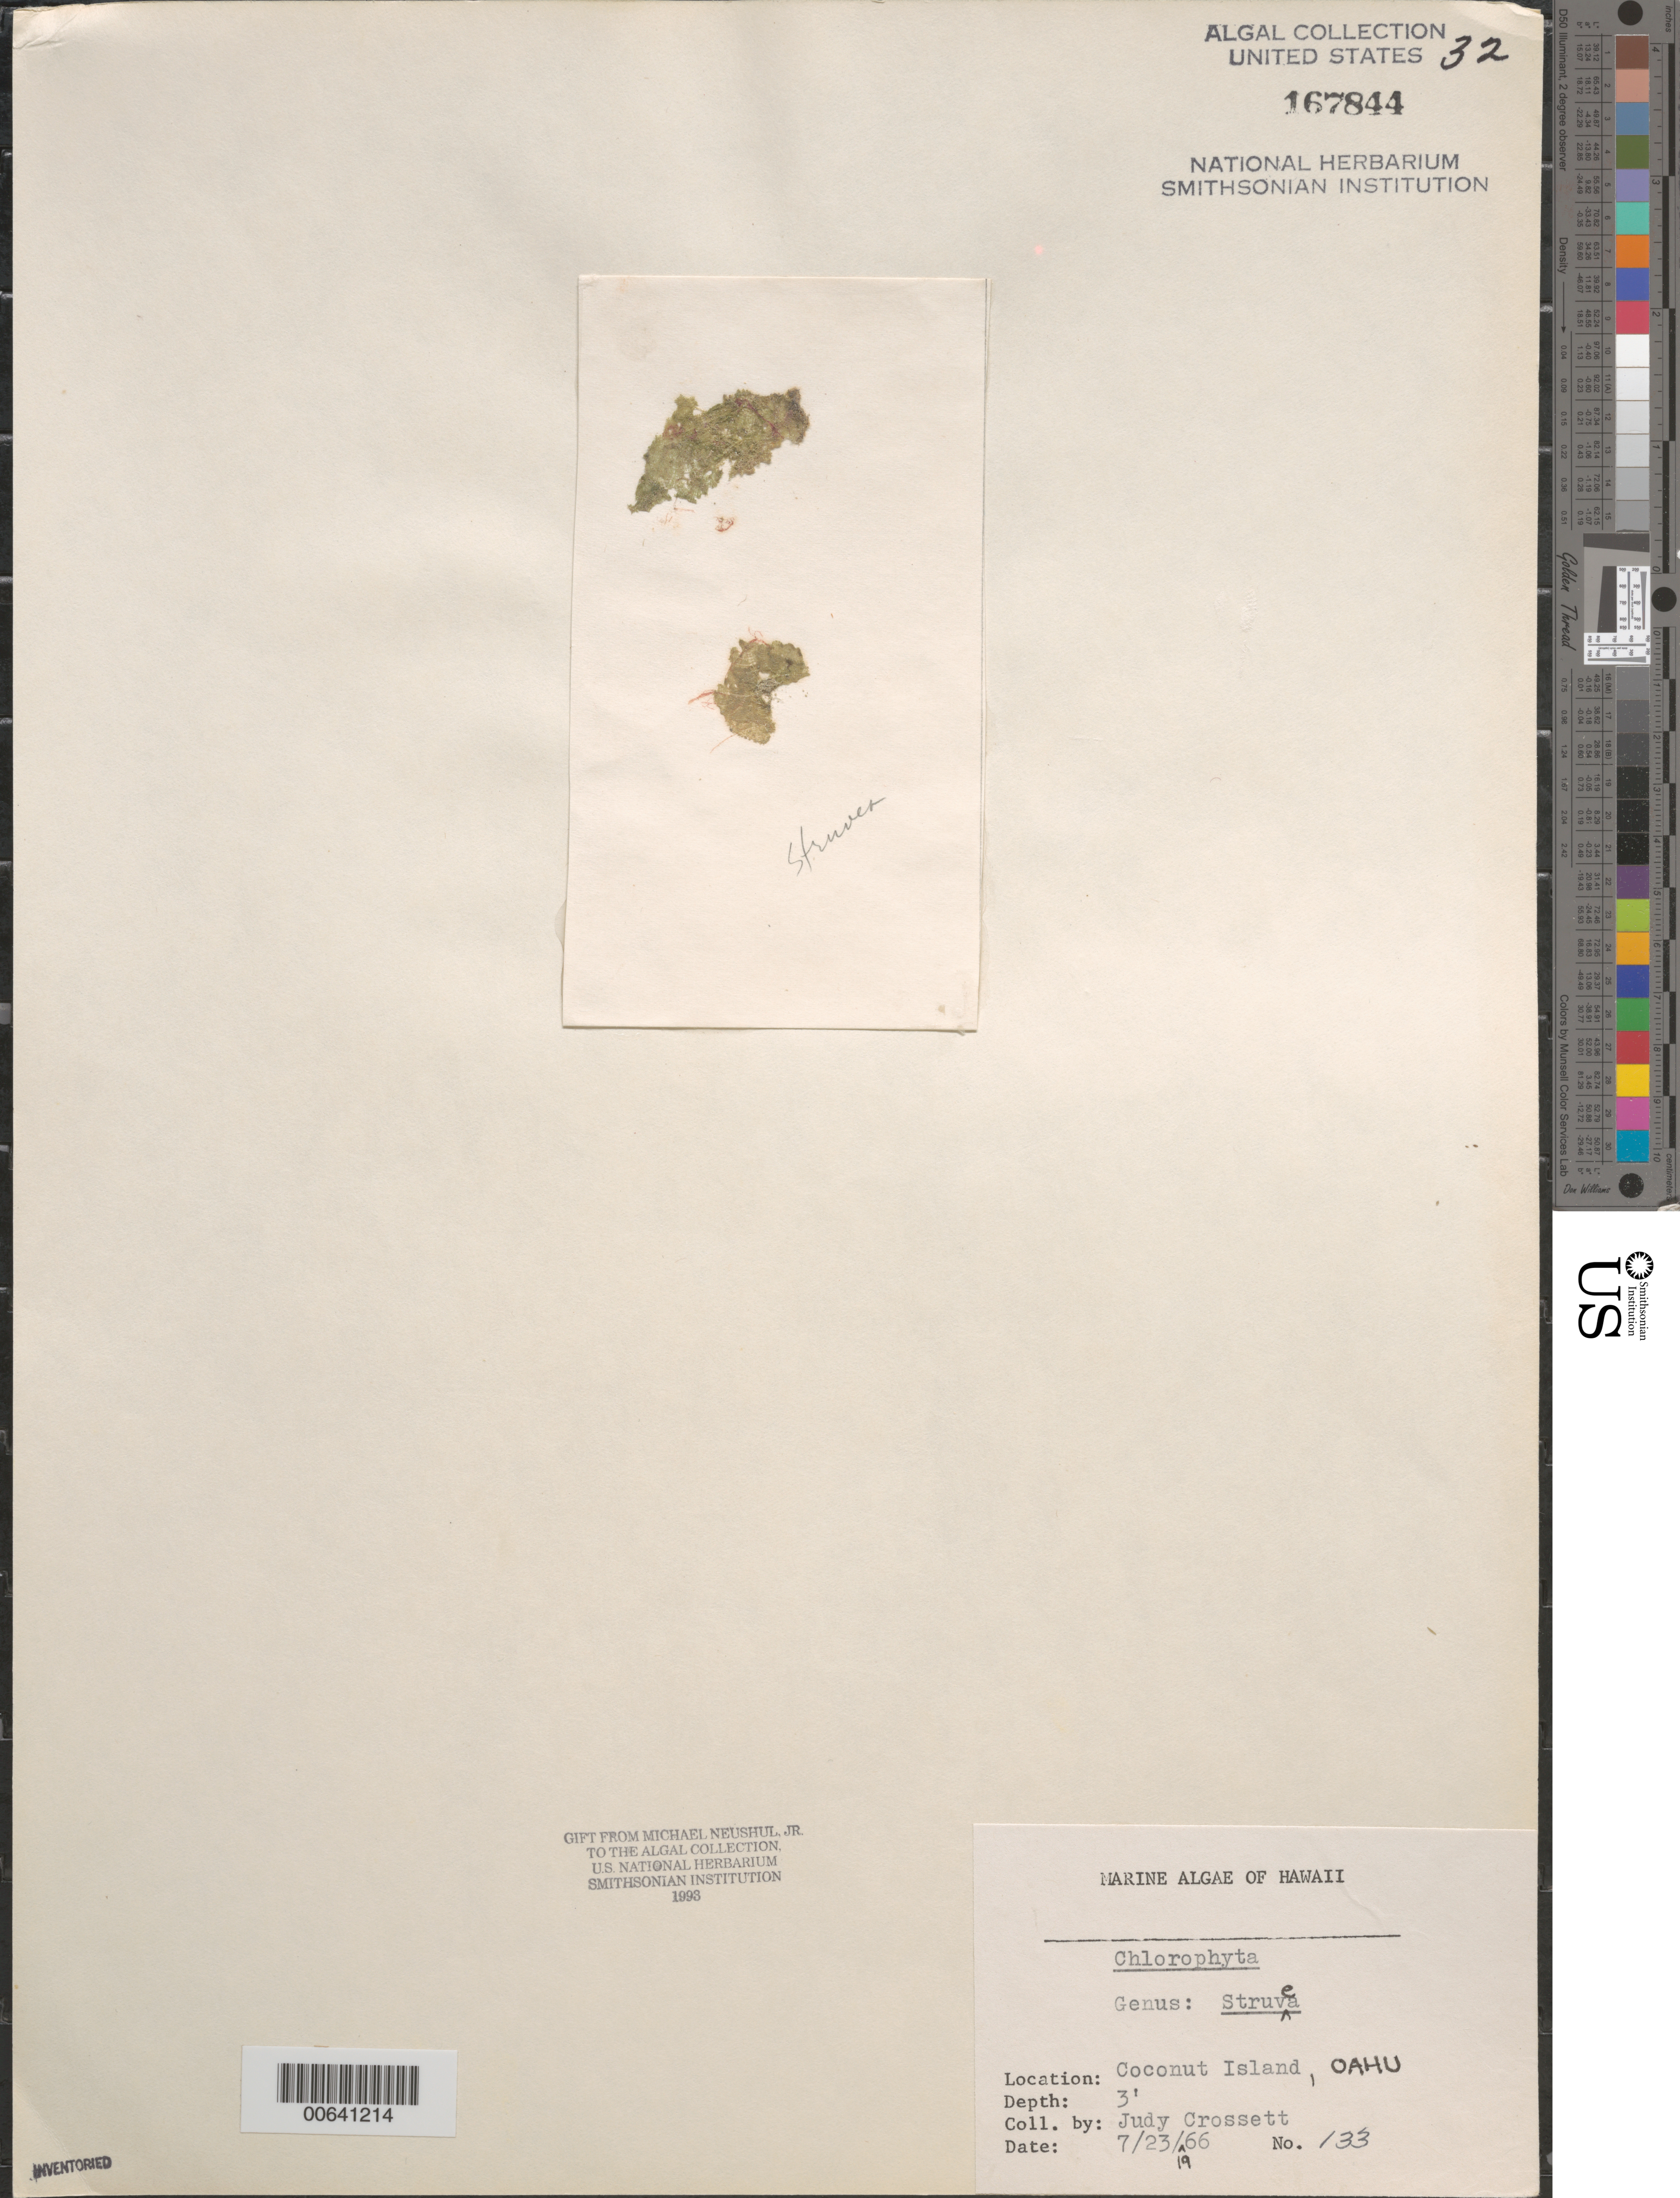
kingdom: Plantae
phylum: Chlorophyta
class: Ulvophyceae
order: Siphonocladales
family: Boodleaceae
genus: Struvea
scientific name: Struvea sp.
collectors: J. Crossett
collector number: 133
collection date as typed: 23 Jul 1966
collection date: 1966-07-23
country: United States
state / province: Hawaii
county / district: Honolulu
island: Oahu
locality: Coconut Island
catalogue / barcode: US 167844